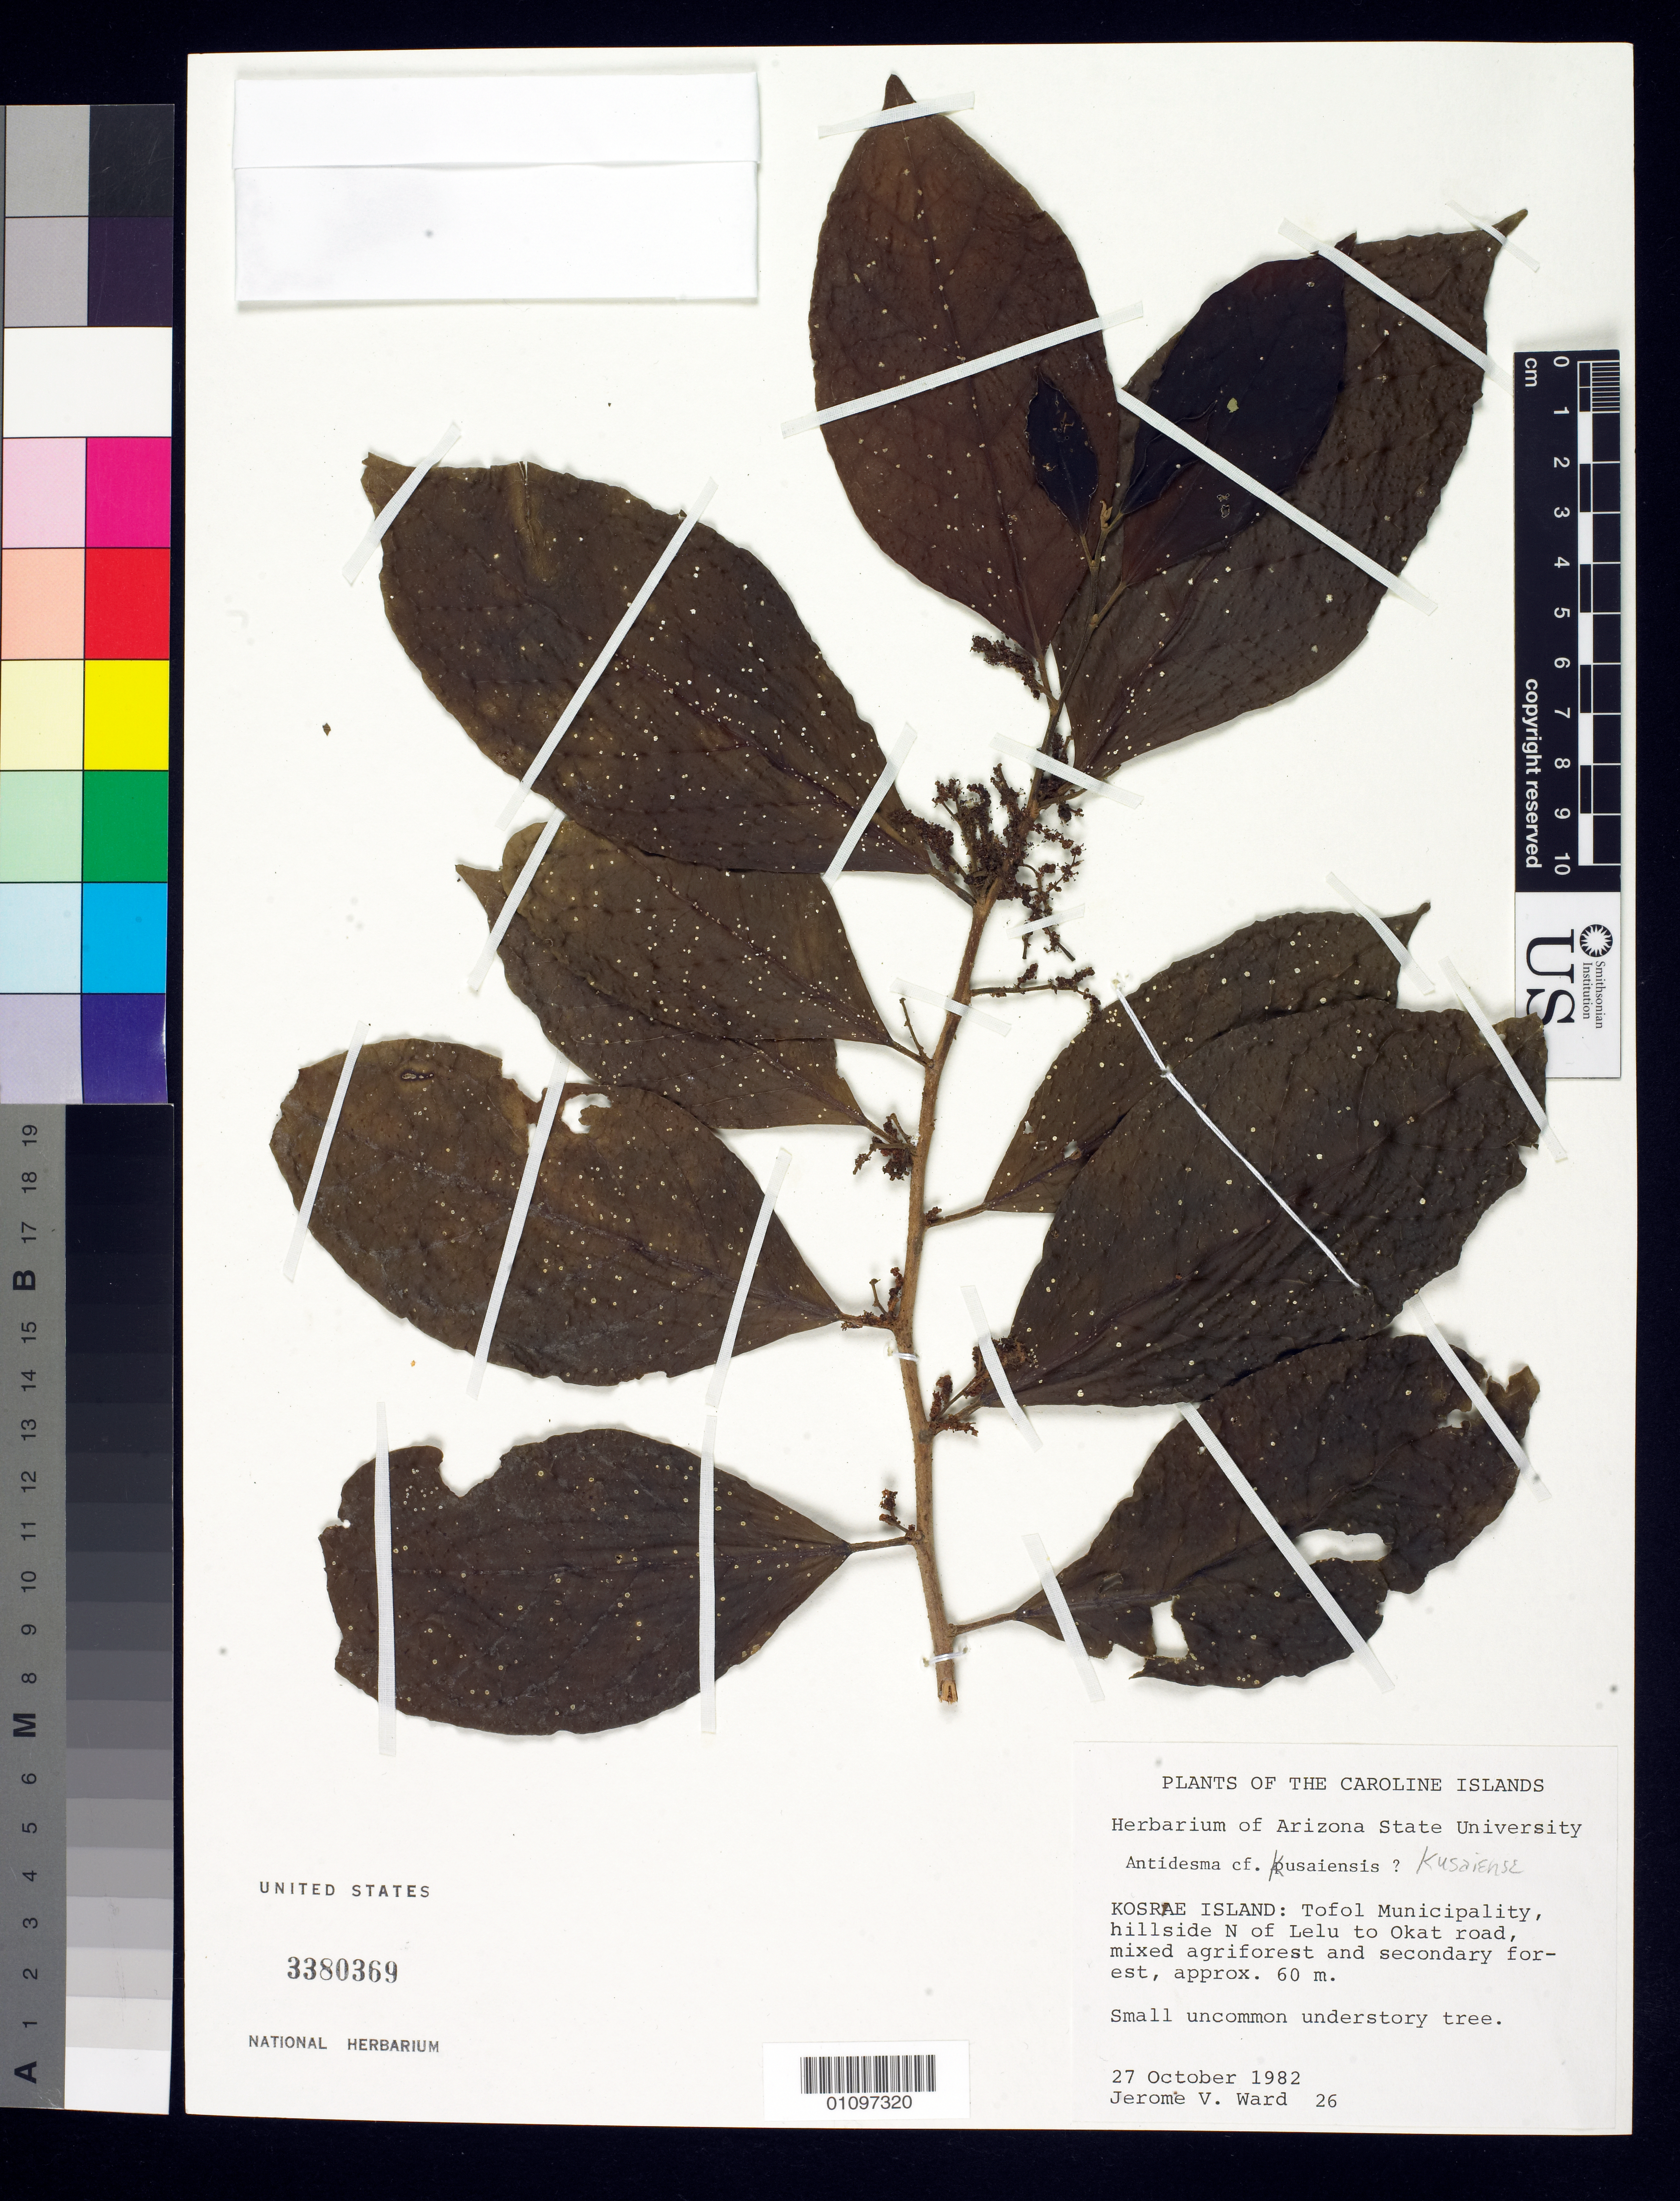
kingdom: Plantae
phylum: Tracheophyta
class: Magnoliopsida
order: Malpighiales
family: Phyllanthaceae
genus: Antidesma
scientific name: Antidesma kusaiense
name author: Kaneh.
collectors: J. V. Ward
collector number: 26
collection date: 1982-10-27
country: Micronesia, Federated States of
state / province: Kosrae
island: Kosrae [Kusaie]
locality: Tofol municipality, hillside N of Lelu to Okat road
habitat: mixed agroforest and secondary forest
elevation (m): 60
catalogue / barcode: US 3380369